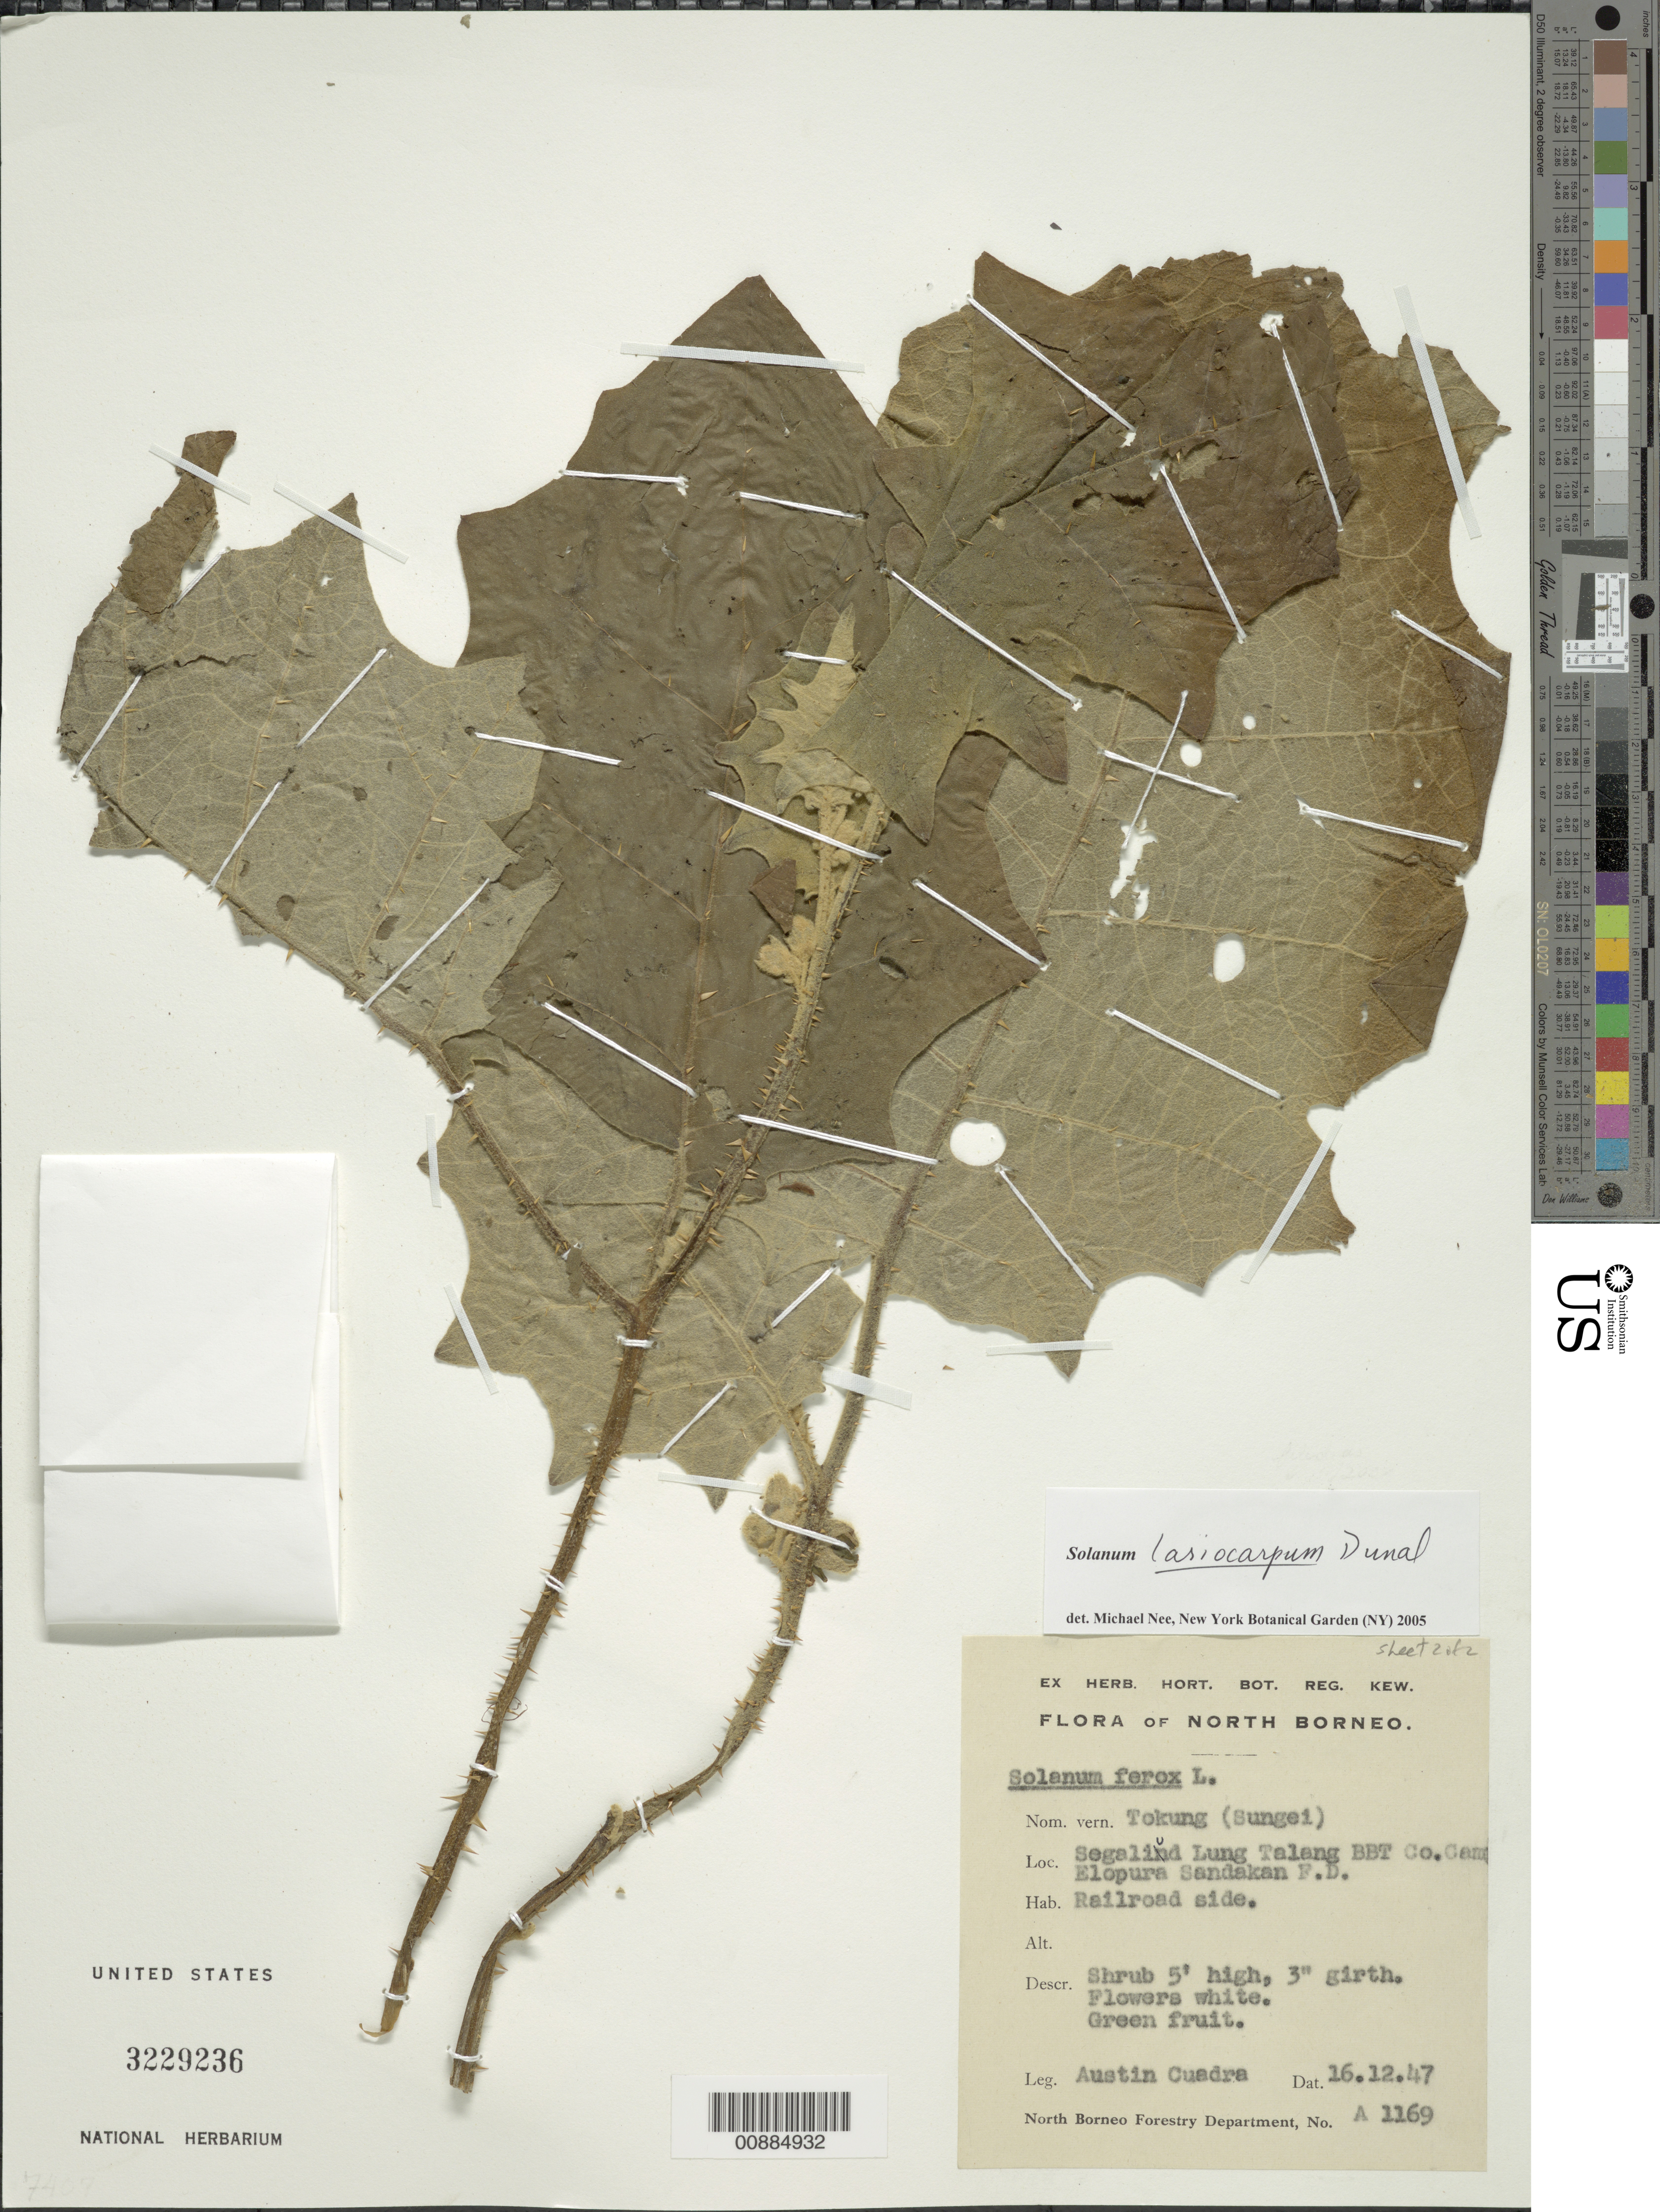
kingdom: Plantae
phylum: Tracheophyta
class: Magnoliopsida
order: Solanales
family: Solanaceae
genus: Solanum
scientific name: Solanum lasiocarpum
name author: Dunal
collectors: A. Cuadra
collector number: A 1169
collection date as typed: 16 Dec 1947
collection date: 1947-12-16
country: Malaysia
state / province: Sabah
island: Borneo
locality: Elopura Sandakan, Segalium Lung Talang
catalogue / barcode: US 3229236